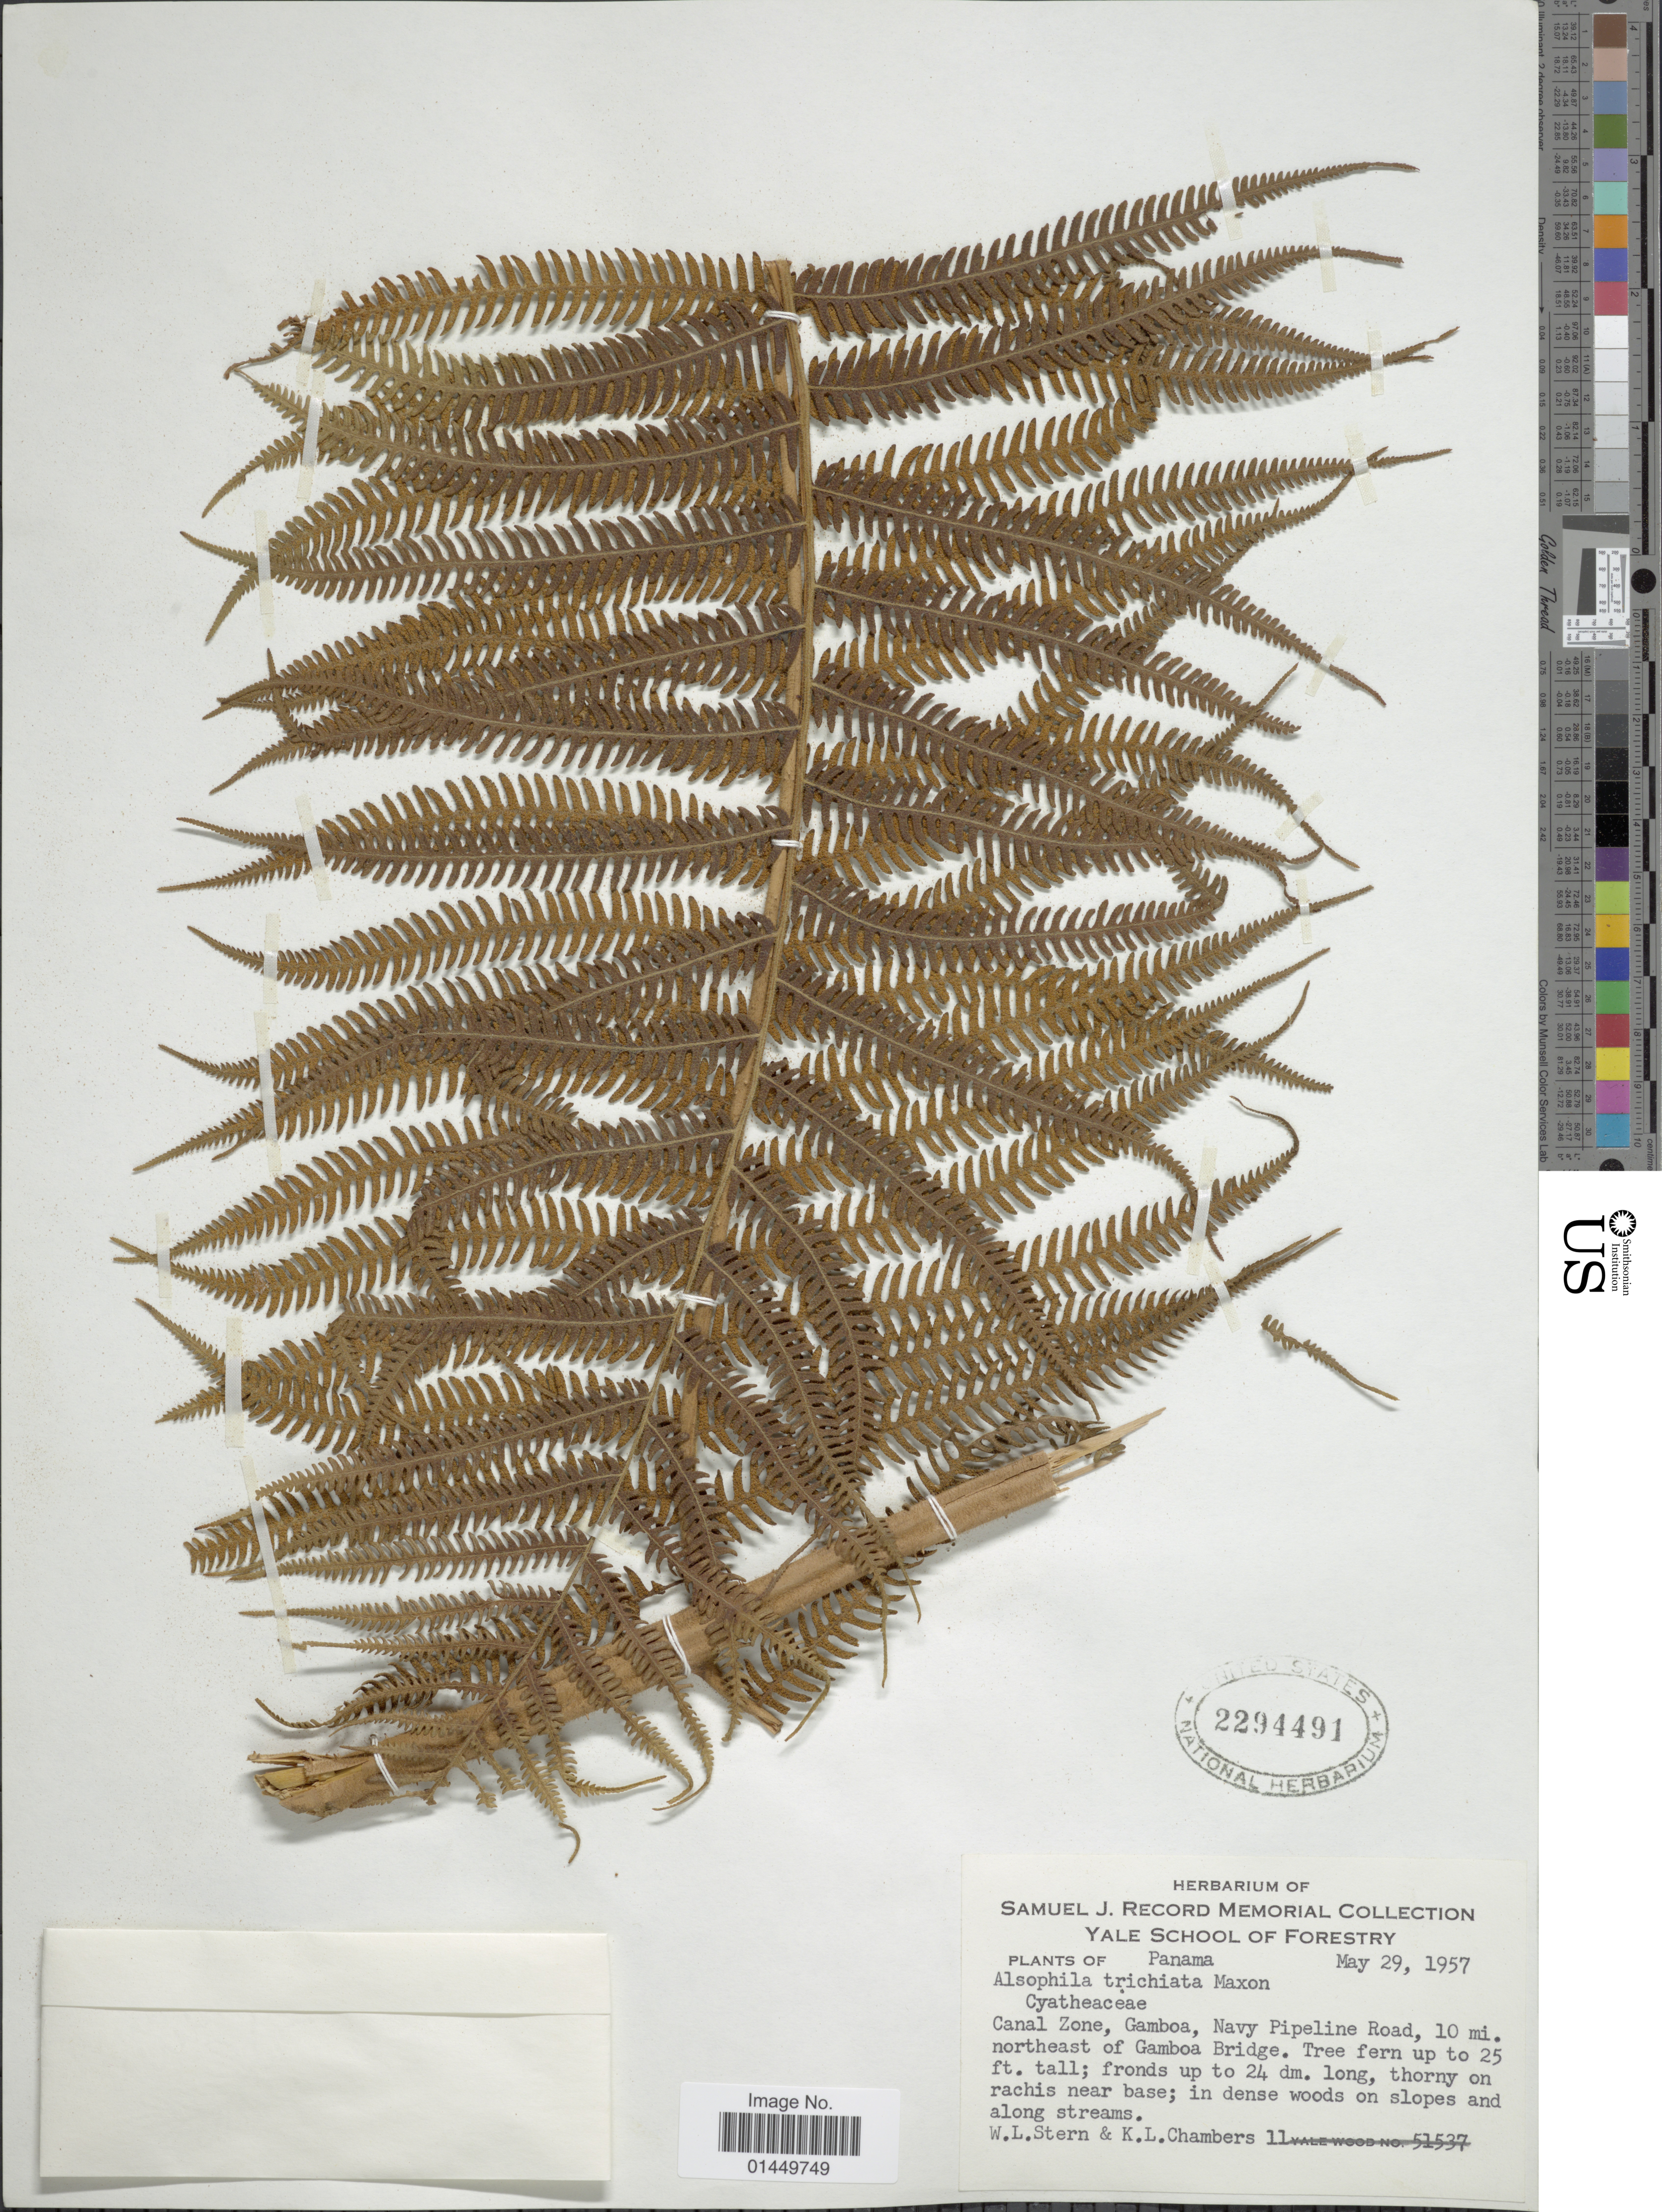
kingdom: Plantae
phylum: Tracheophyta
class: Polypodiopsida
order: Cyatheales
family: Cyatheaceae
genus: Cyathea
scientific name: Cyathea trichiata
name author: (Maxon) Domin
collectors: W. L. Stern & K. Chambers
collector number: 11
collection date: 1957-05-29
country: Panama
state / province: Colón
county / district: Canal Zone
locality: Panama, Canal Zone, Navy Pipeline Road, 10 mi. northeast of Gamboa Bridge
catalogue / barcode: US 2294491